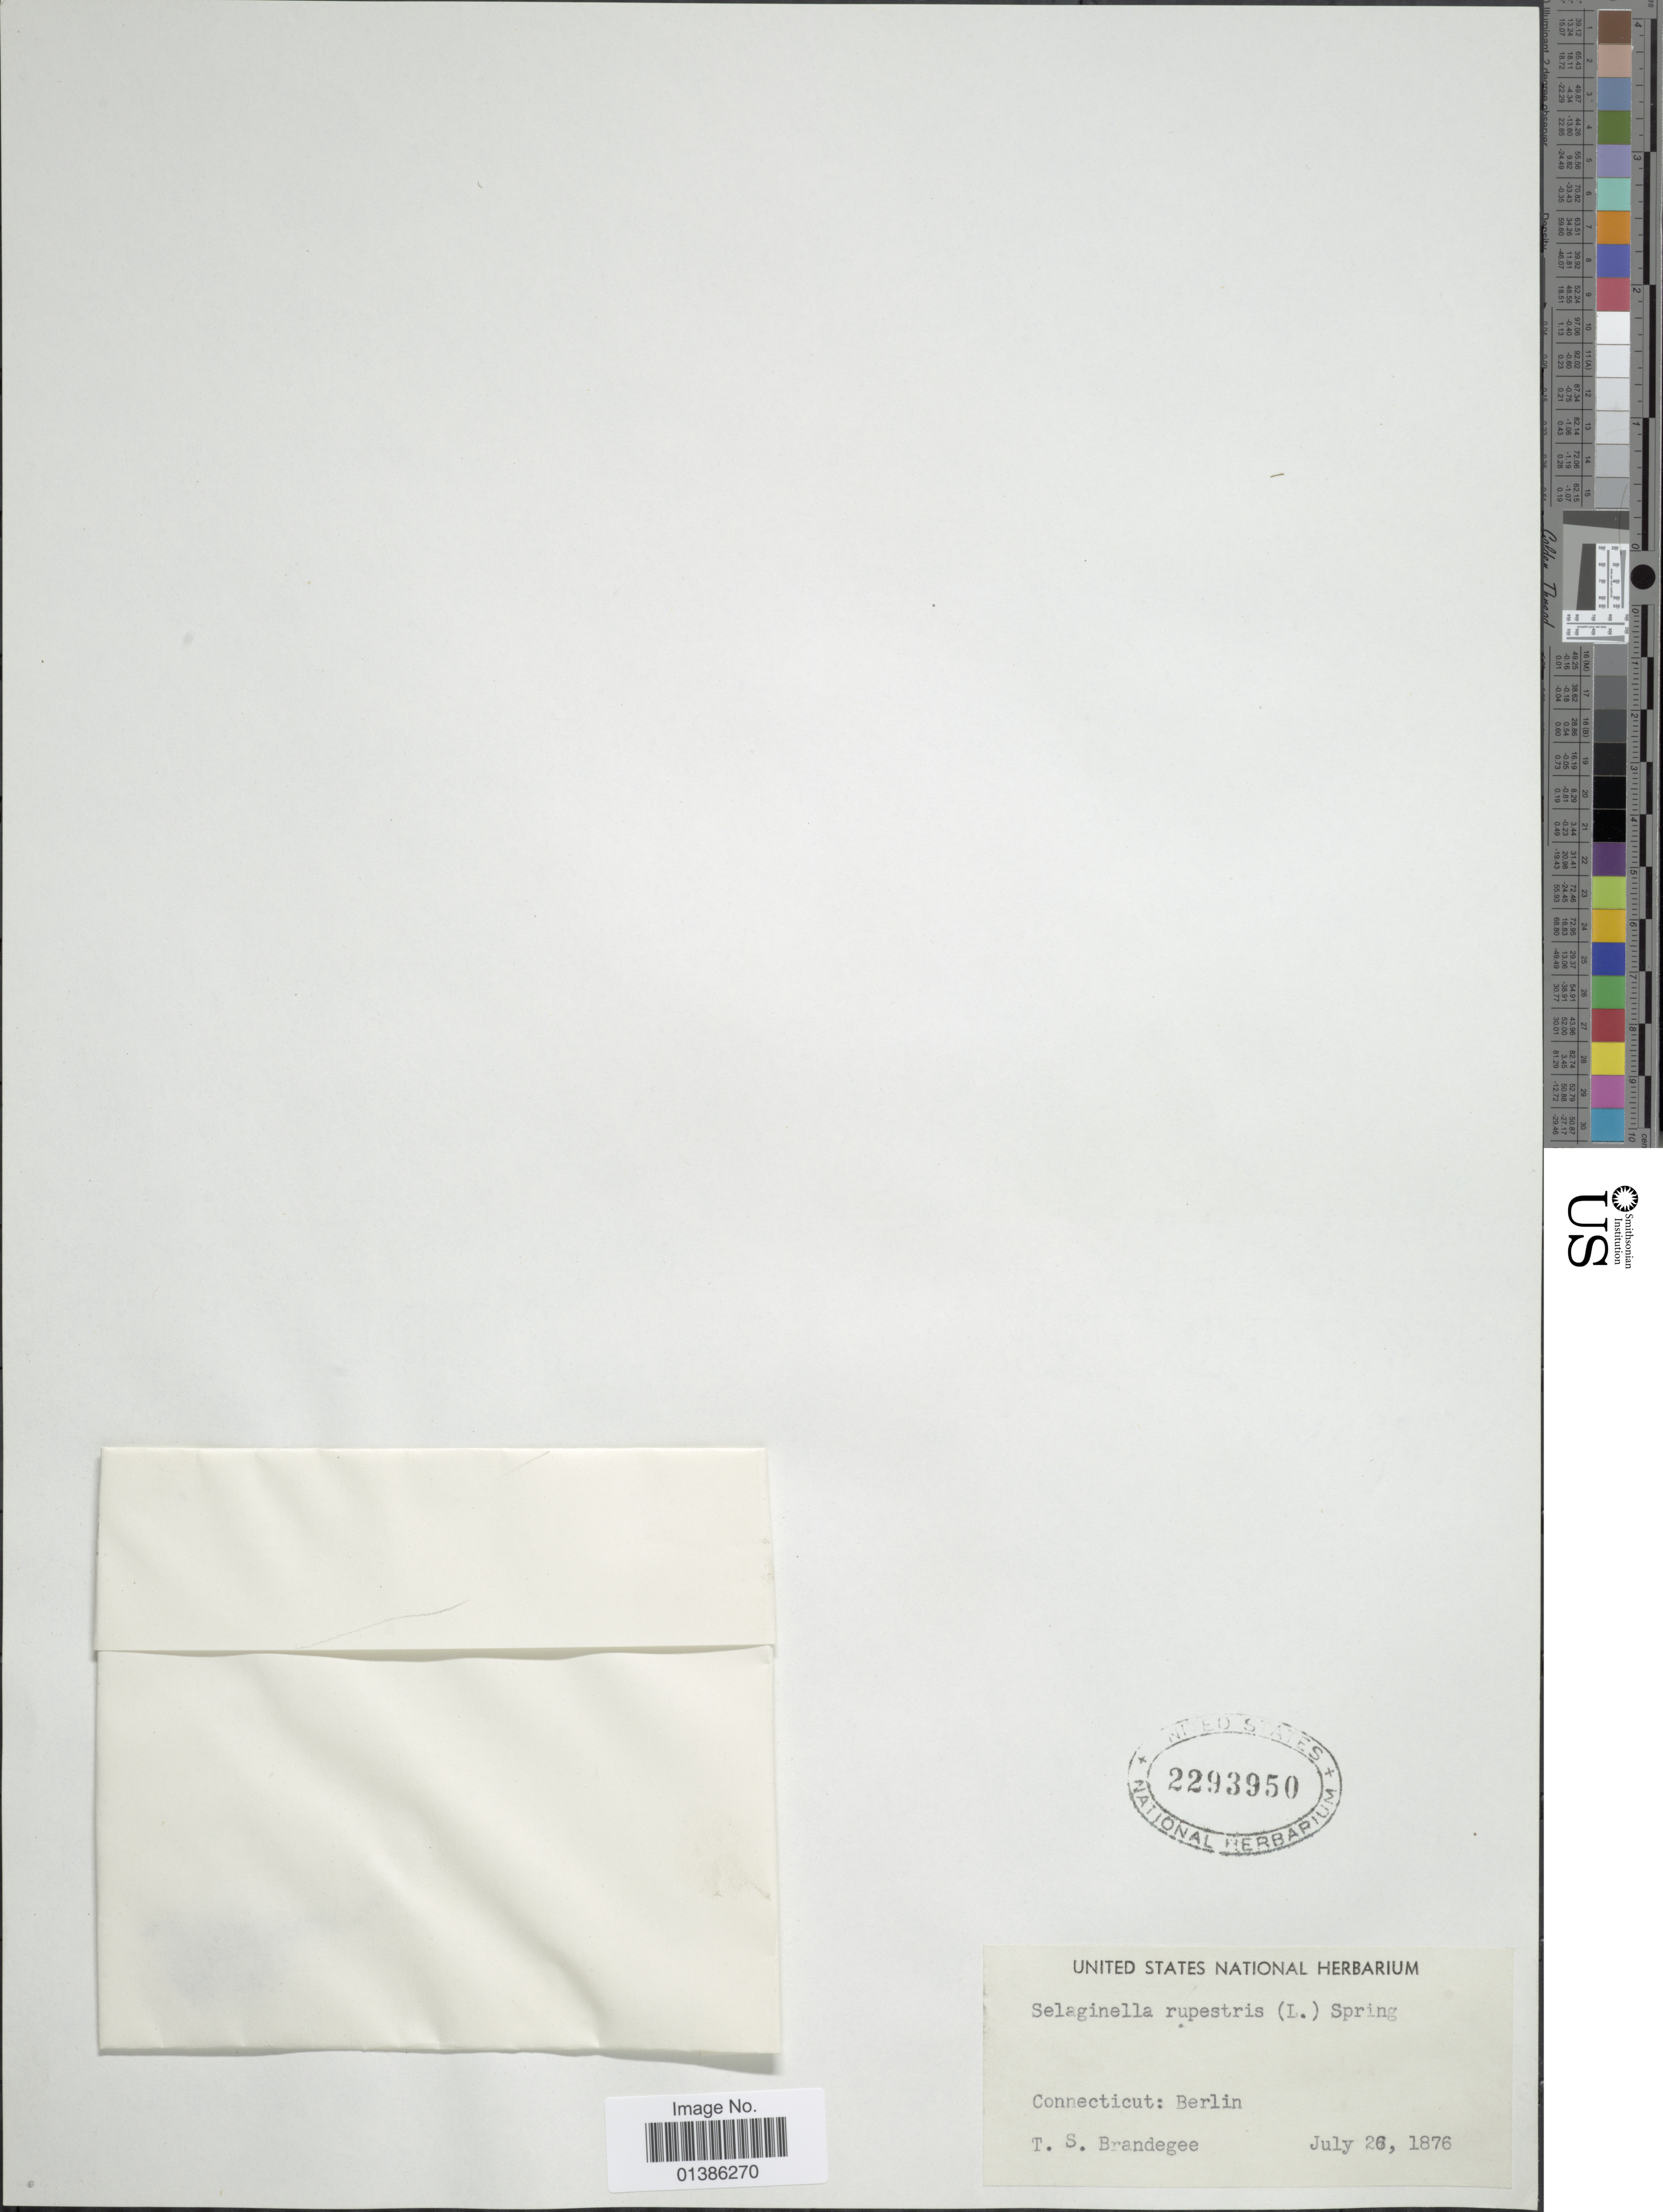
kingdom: Plantae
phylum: Tracheophyta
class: Lycopodiopsida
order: Selaginellales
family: Selaginellaceae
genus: Selaginella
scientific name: Selaginella rupestris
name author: (L.) Spring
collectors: T. S. Brandegee (herbarium)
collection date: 1876-07-26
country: United States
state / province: Connecticut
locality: Berlin.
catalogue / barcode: US 2293950